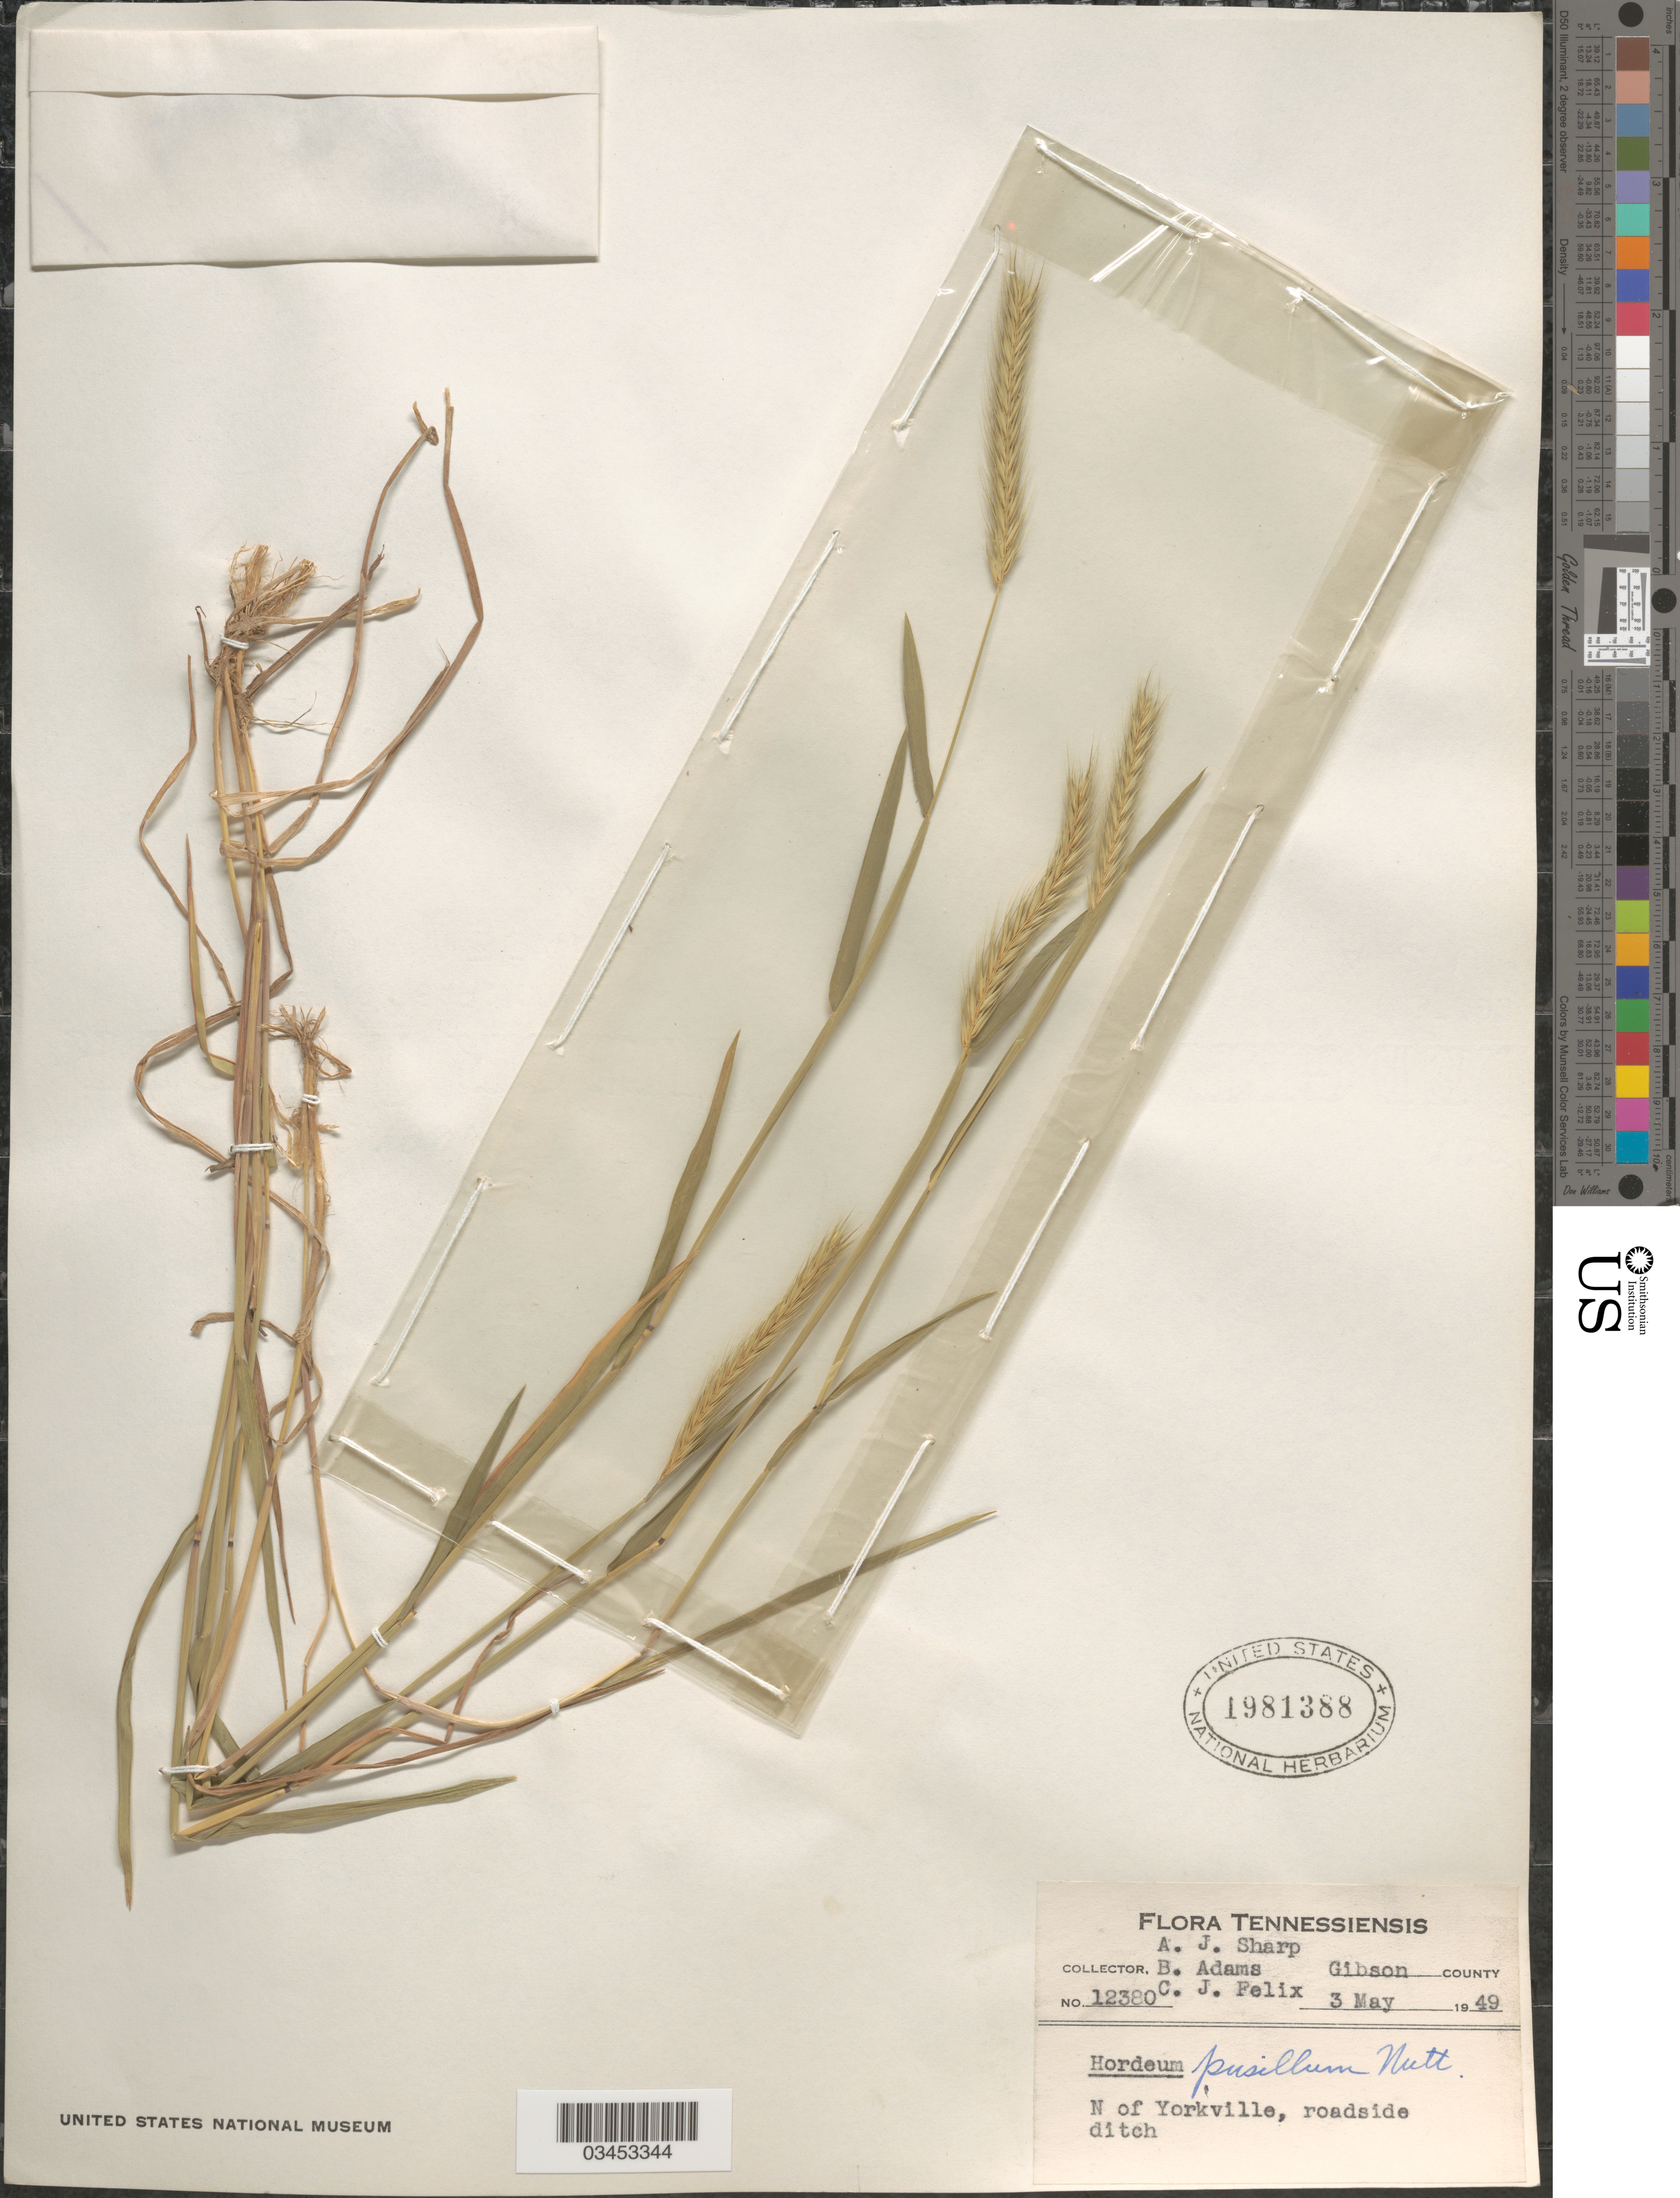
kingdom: Plantae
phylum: Tracheophyta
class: Liliopsida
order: Poales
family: Poaceae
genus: Hordeum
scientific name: Hordeum pusillum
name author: Nutt.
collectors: A. J. Sharp, B. Adams & C. Felix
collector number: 12380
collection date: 1949-05-03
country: United States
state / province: Tennessee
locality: N of Yorkville, roadside ditch.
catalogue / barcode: US 1981388